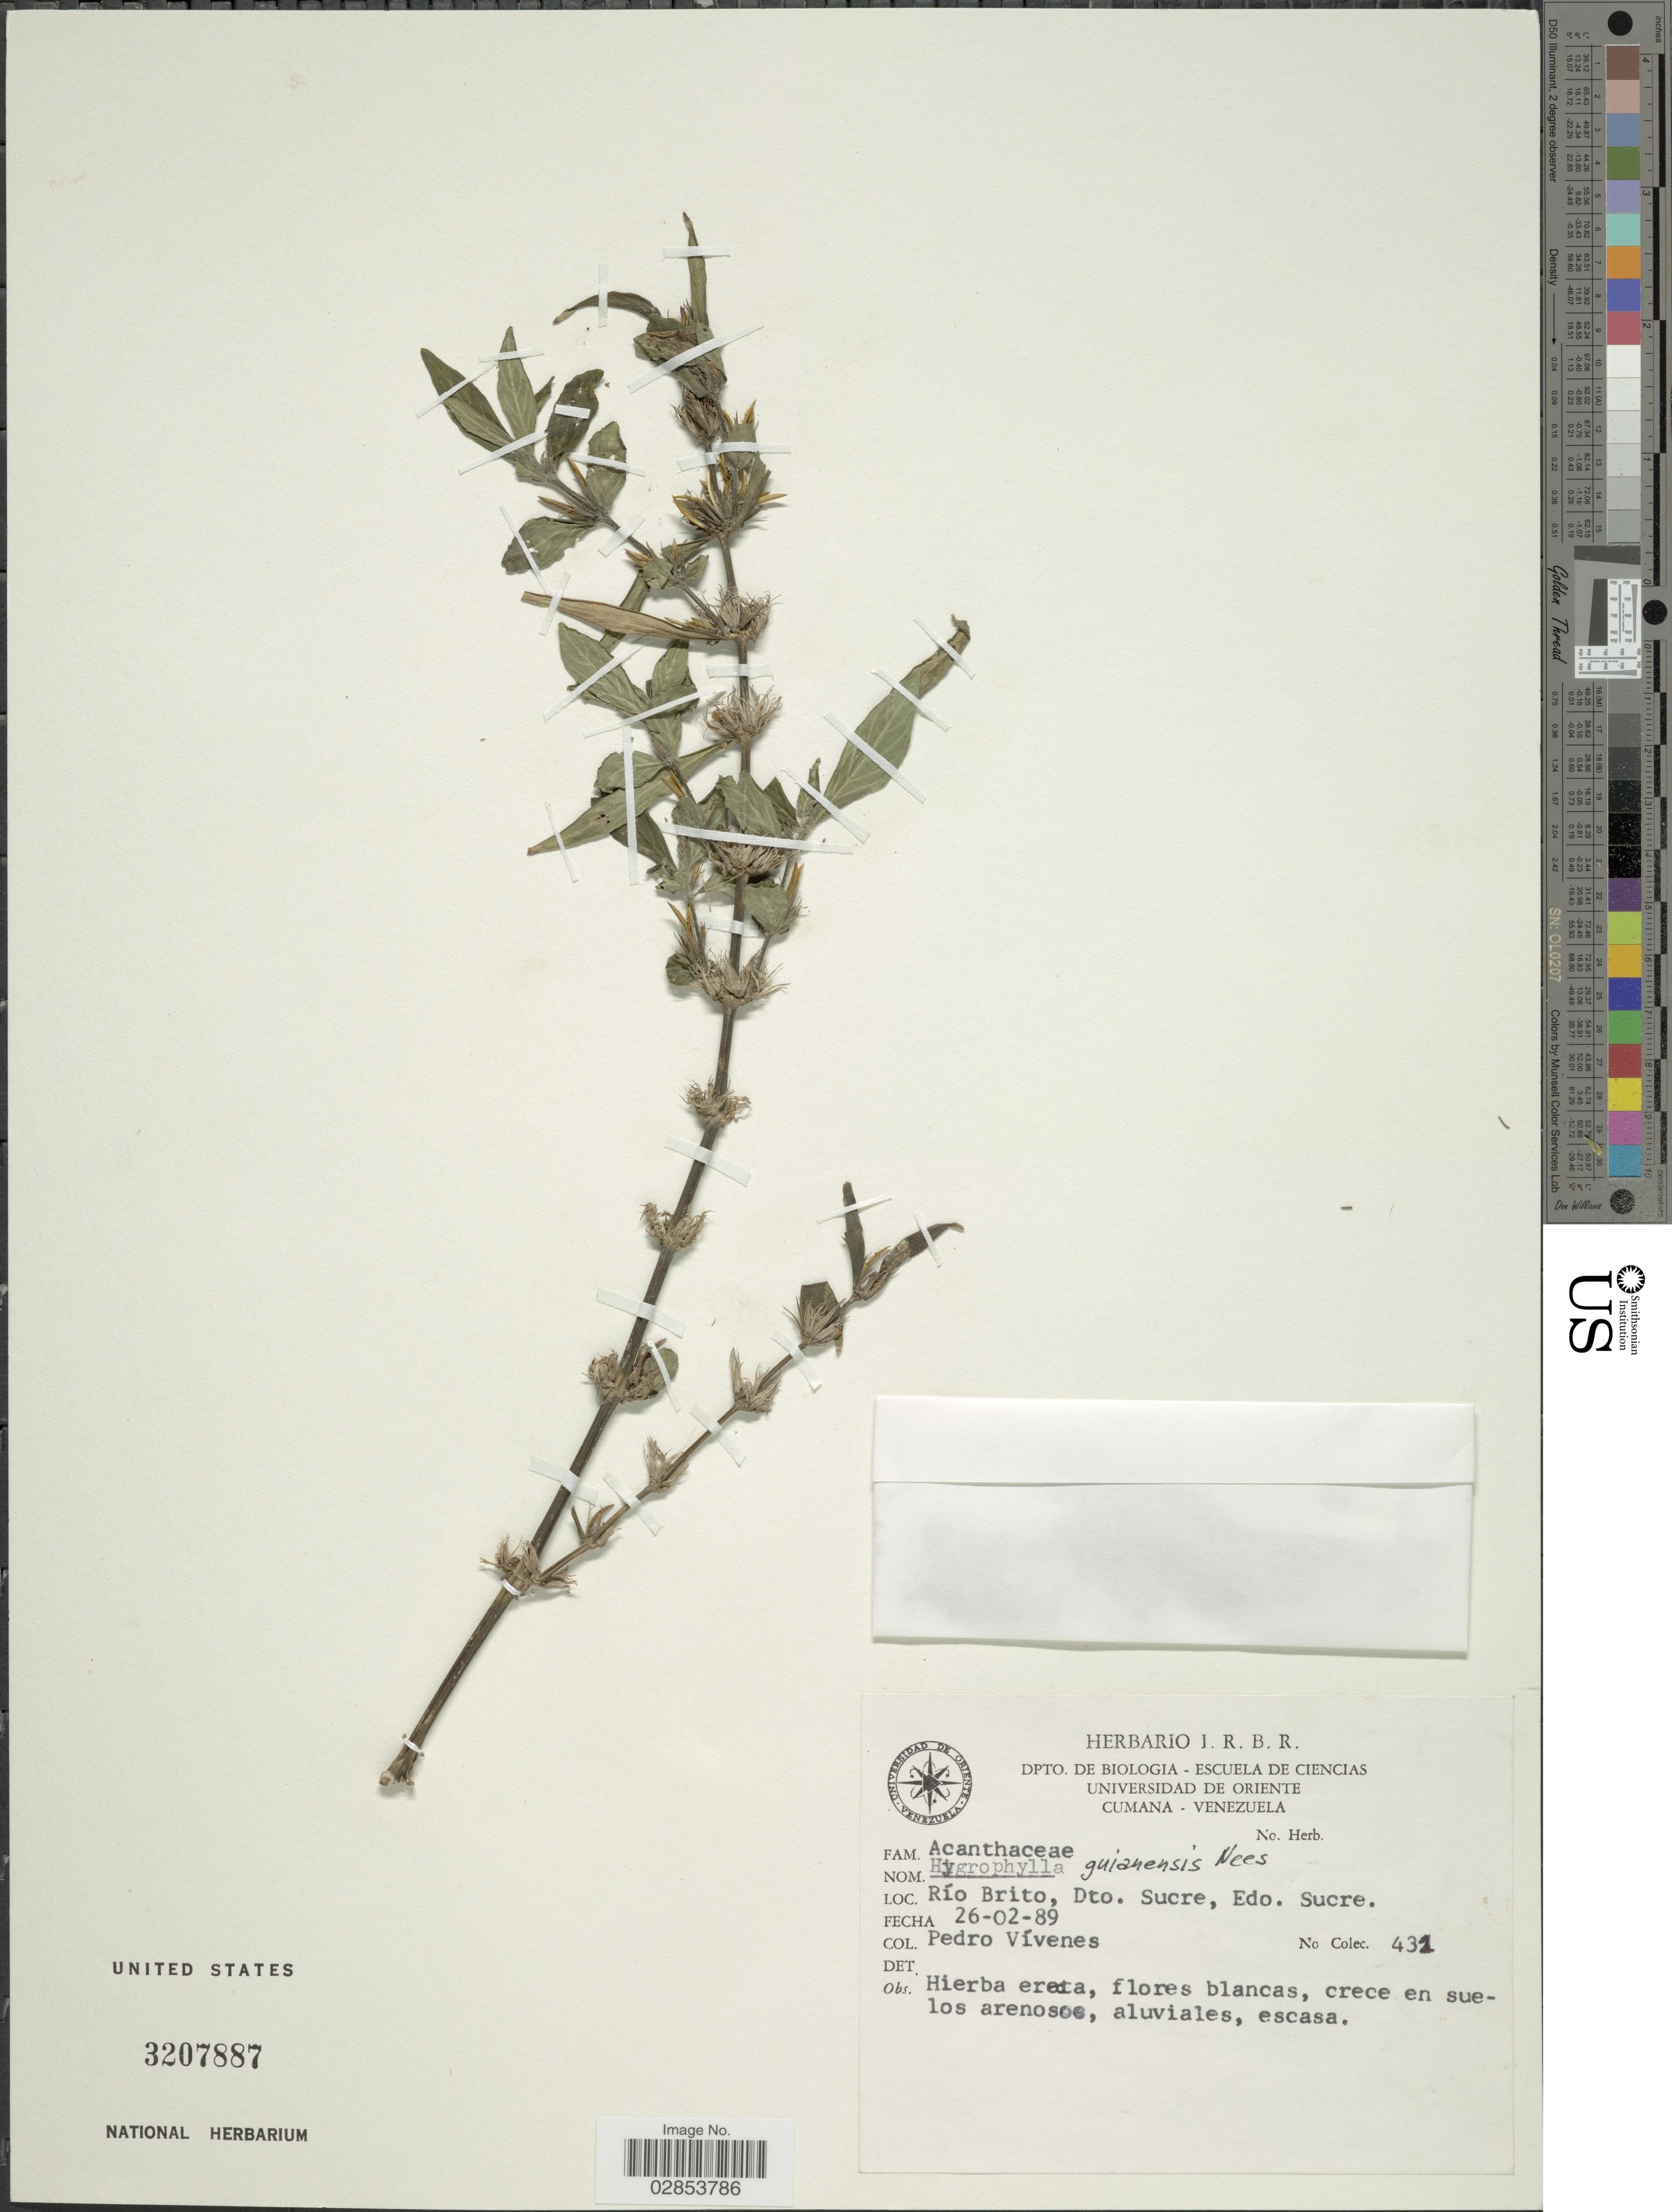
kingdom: Plantae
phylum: Tracheophyta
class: Magnoliopsida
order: Lamiales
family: Acanthaceae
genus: Hygrophila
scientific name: Hygrophila costata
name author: Nees & T. Nees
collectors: P. Vivenes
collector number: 431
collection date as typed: Transcribed d/m/y: 26/2/89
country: Venezuela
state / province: Sucre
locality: Río Brito, Dto. Sucre, Edo. Sucre.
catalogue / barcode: US 3207887